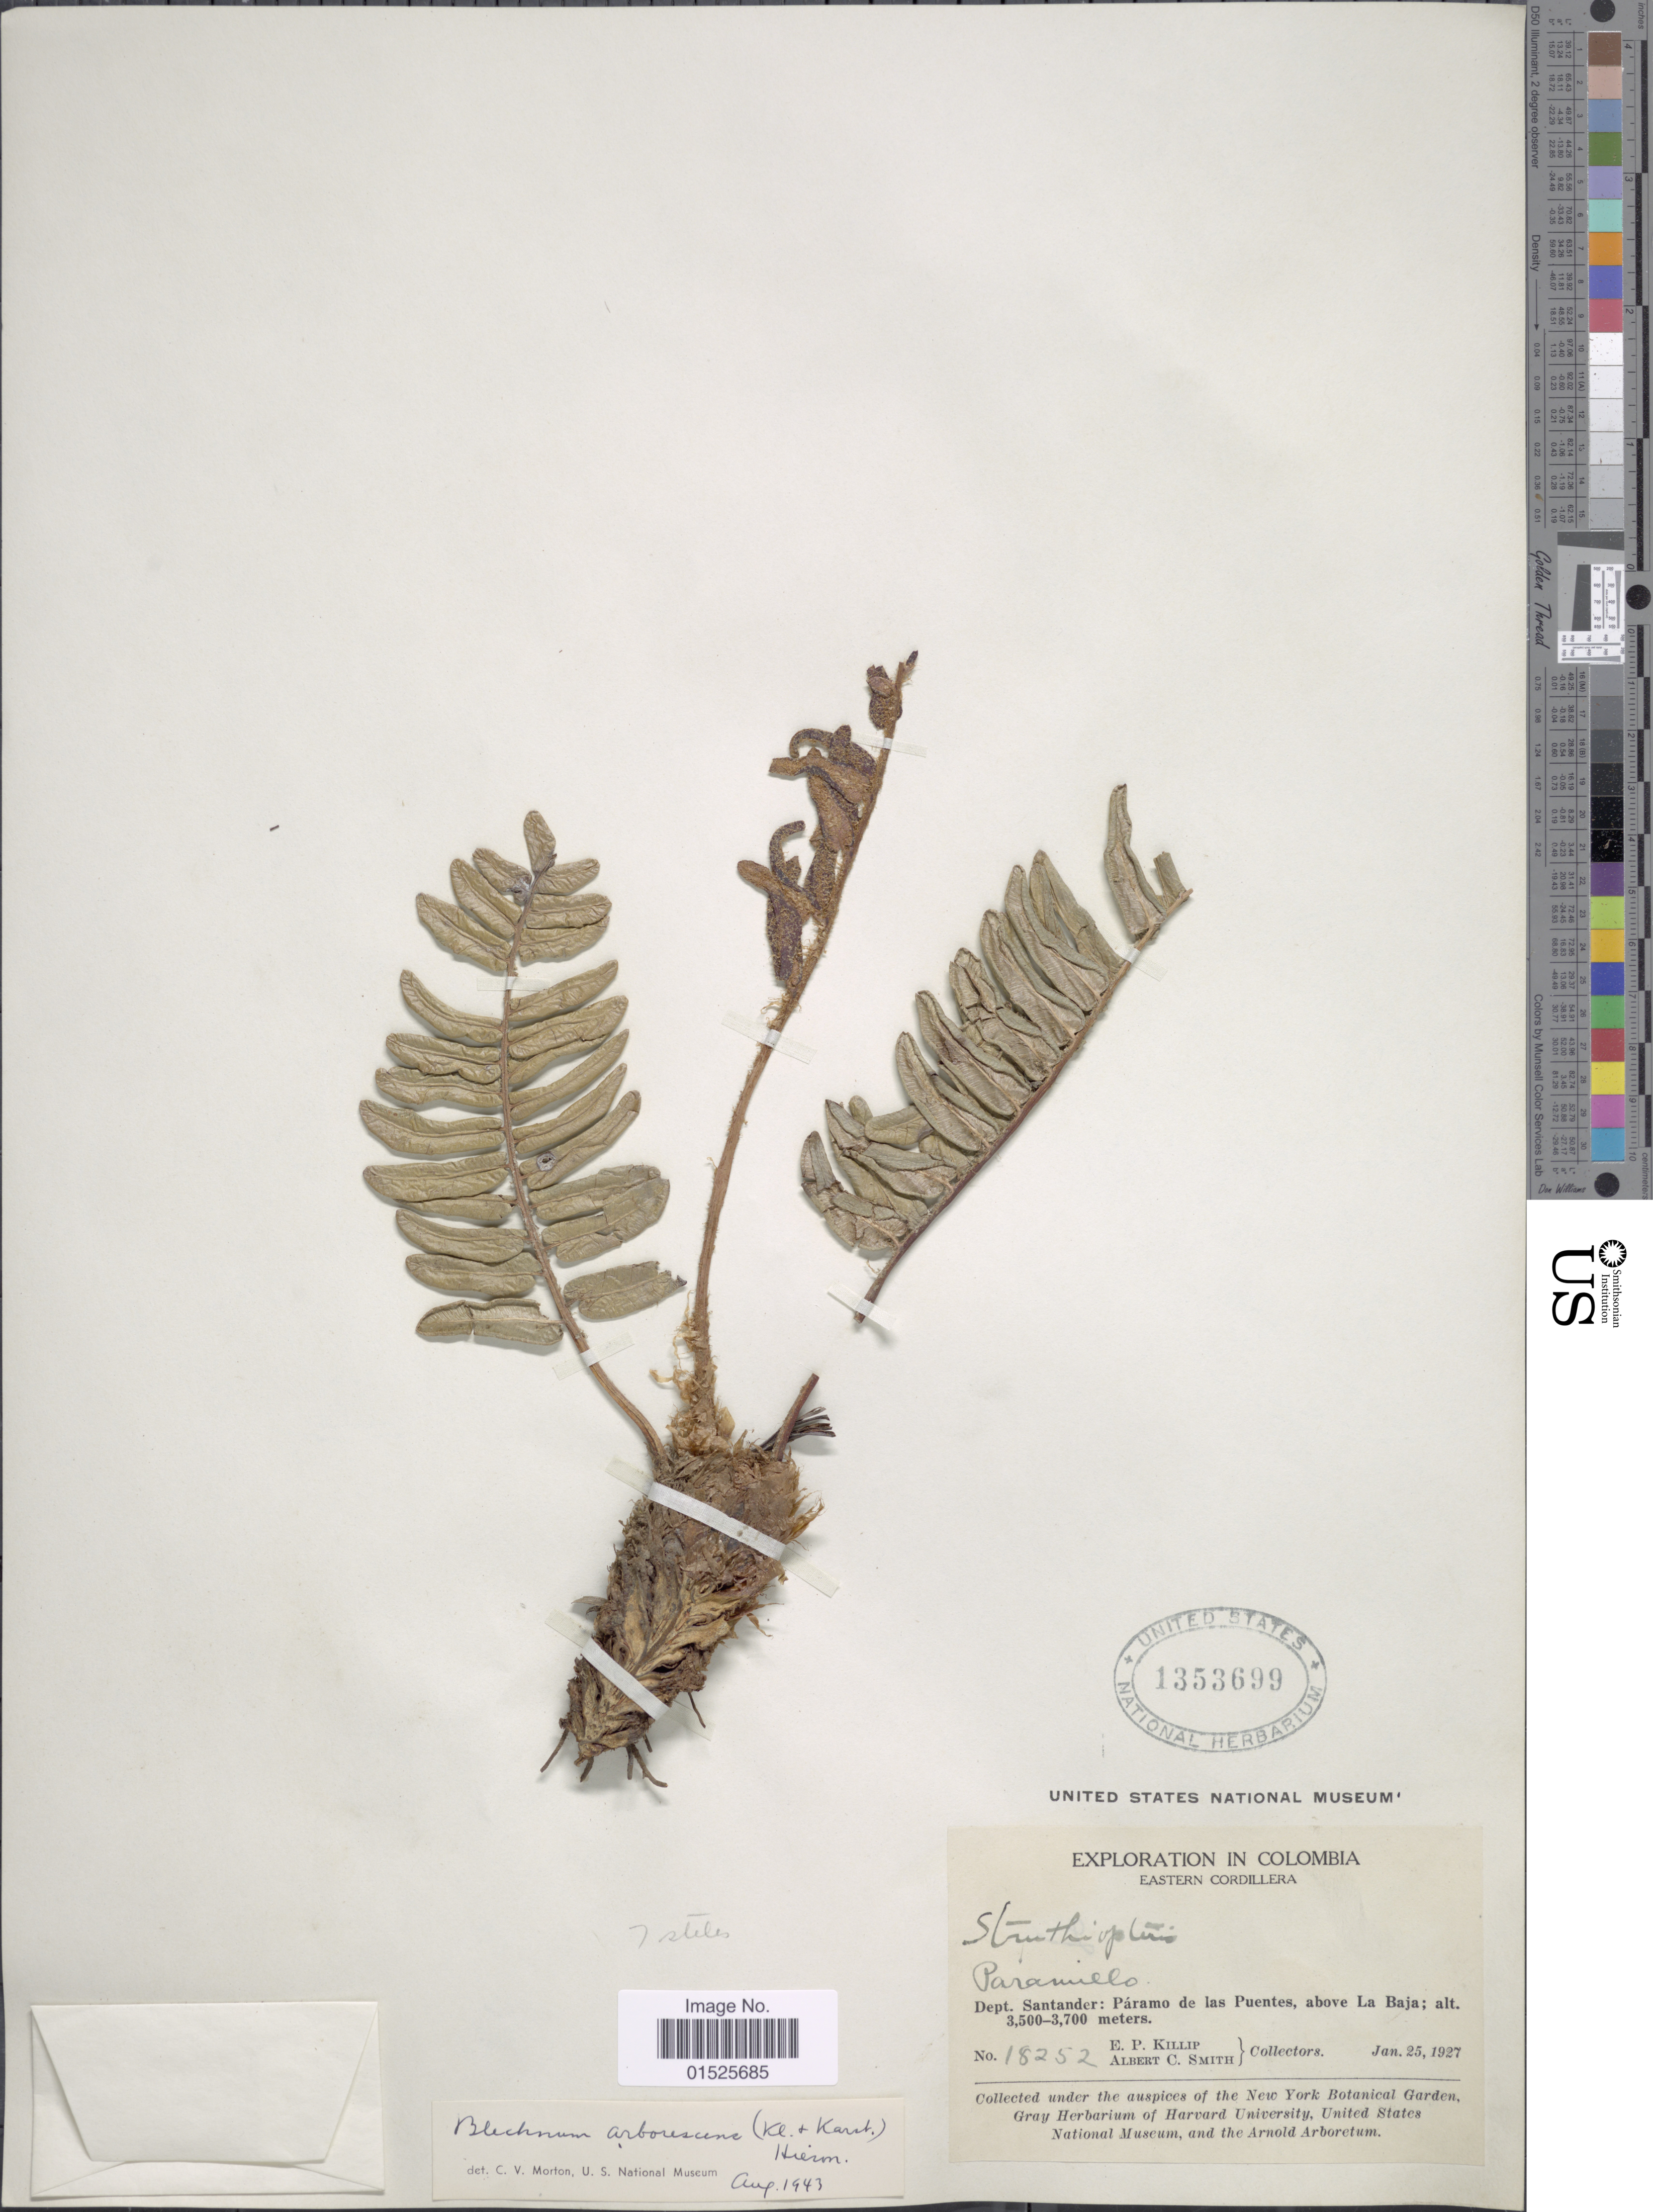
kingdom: Plantae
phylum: Tracheophyta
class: Polypodiopsida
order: Polypodiales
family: Blechnaceae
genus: Blechnum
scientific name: Blechnum cordatum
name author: (Desv.) Hieron.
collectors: E. P. Killip & A. C. Smith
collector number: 18252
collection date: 1927-01-25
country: Colombia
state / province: Santander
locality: Eastern Cordillera. Páramo de las Puentes, above La Baja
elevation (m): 3500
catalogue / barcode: US 1353699